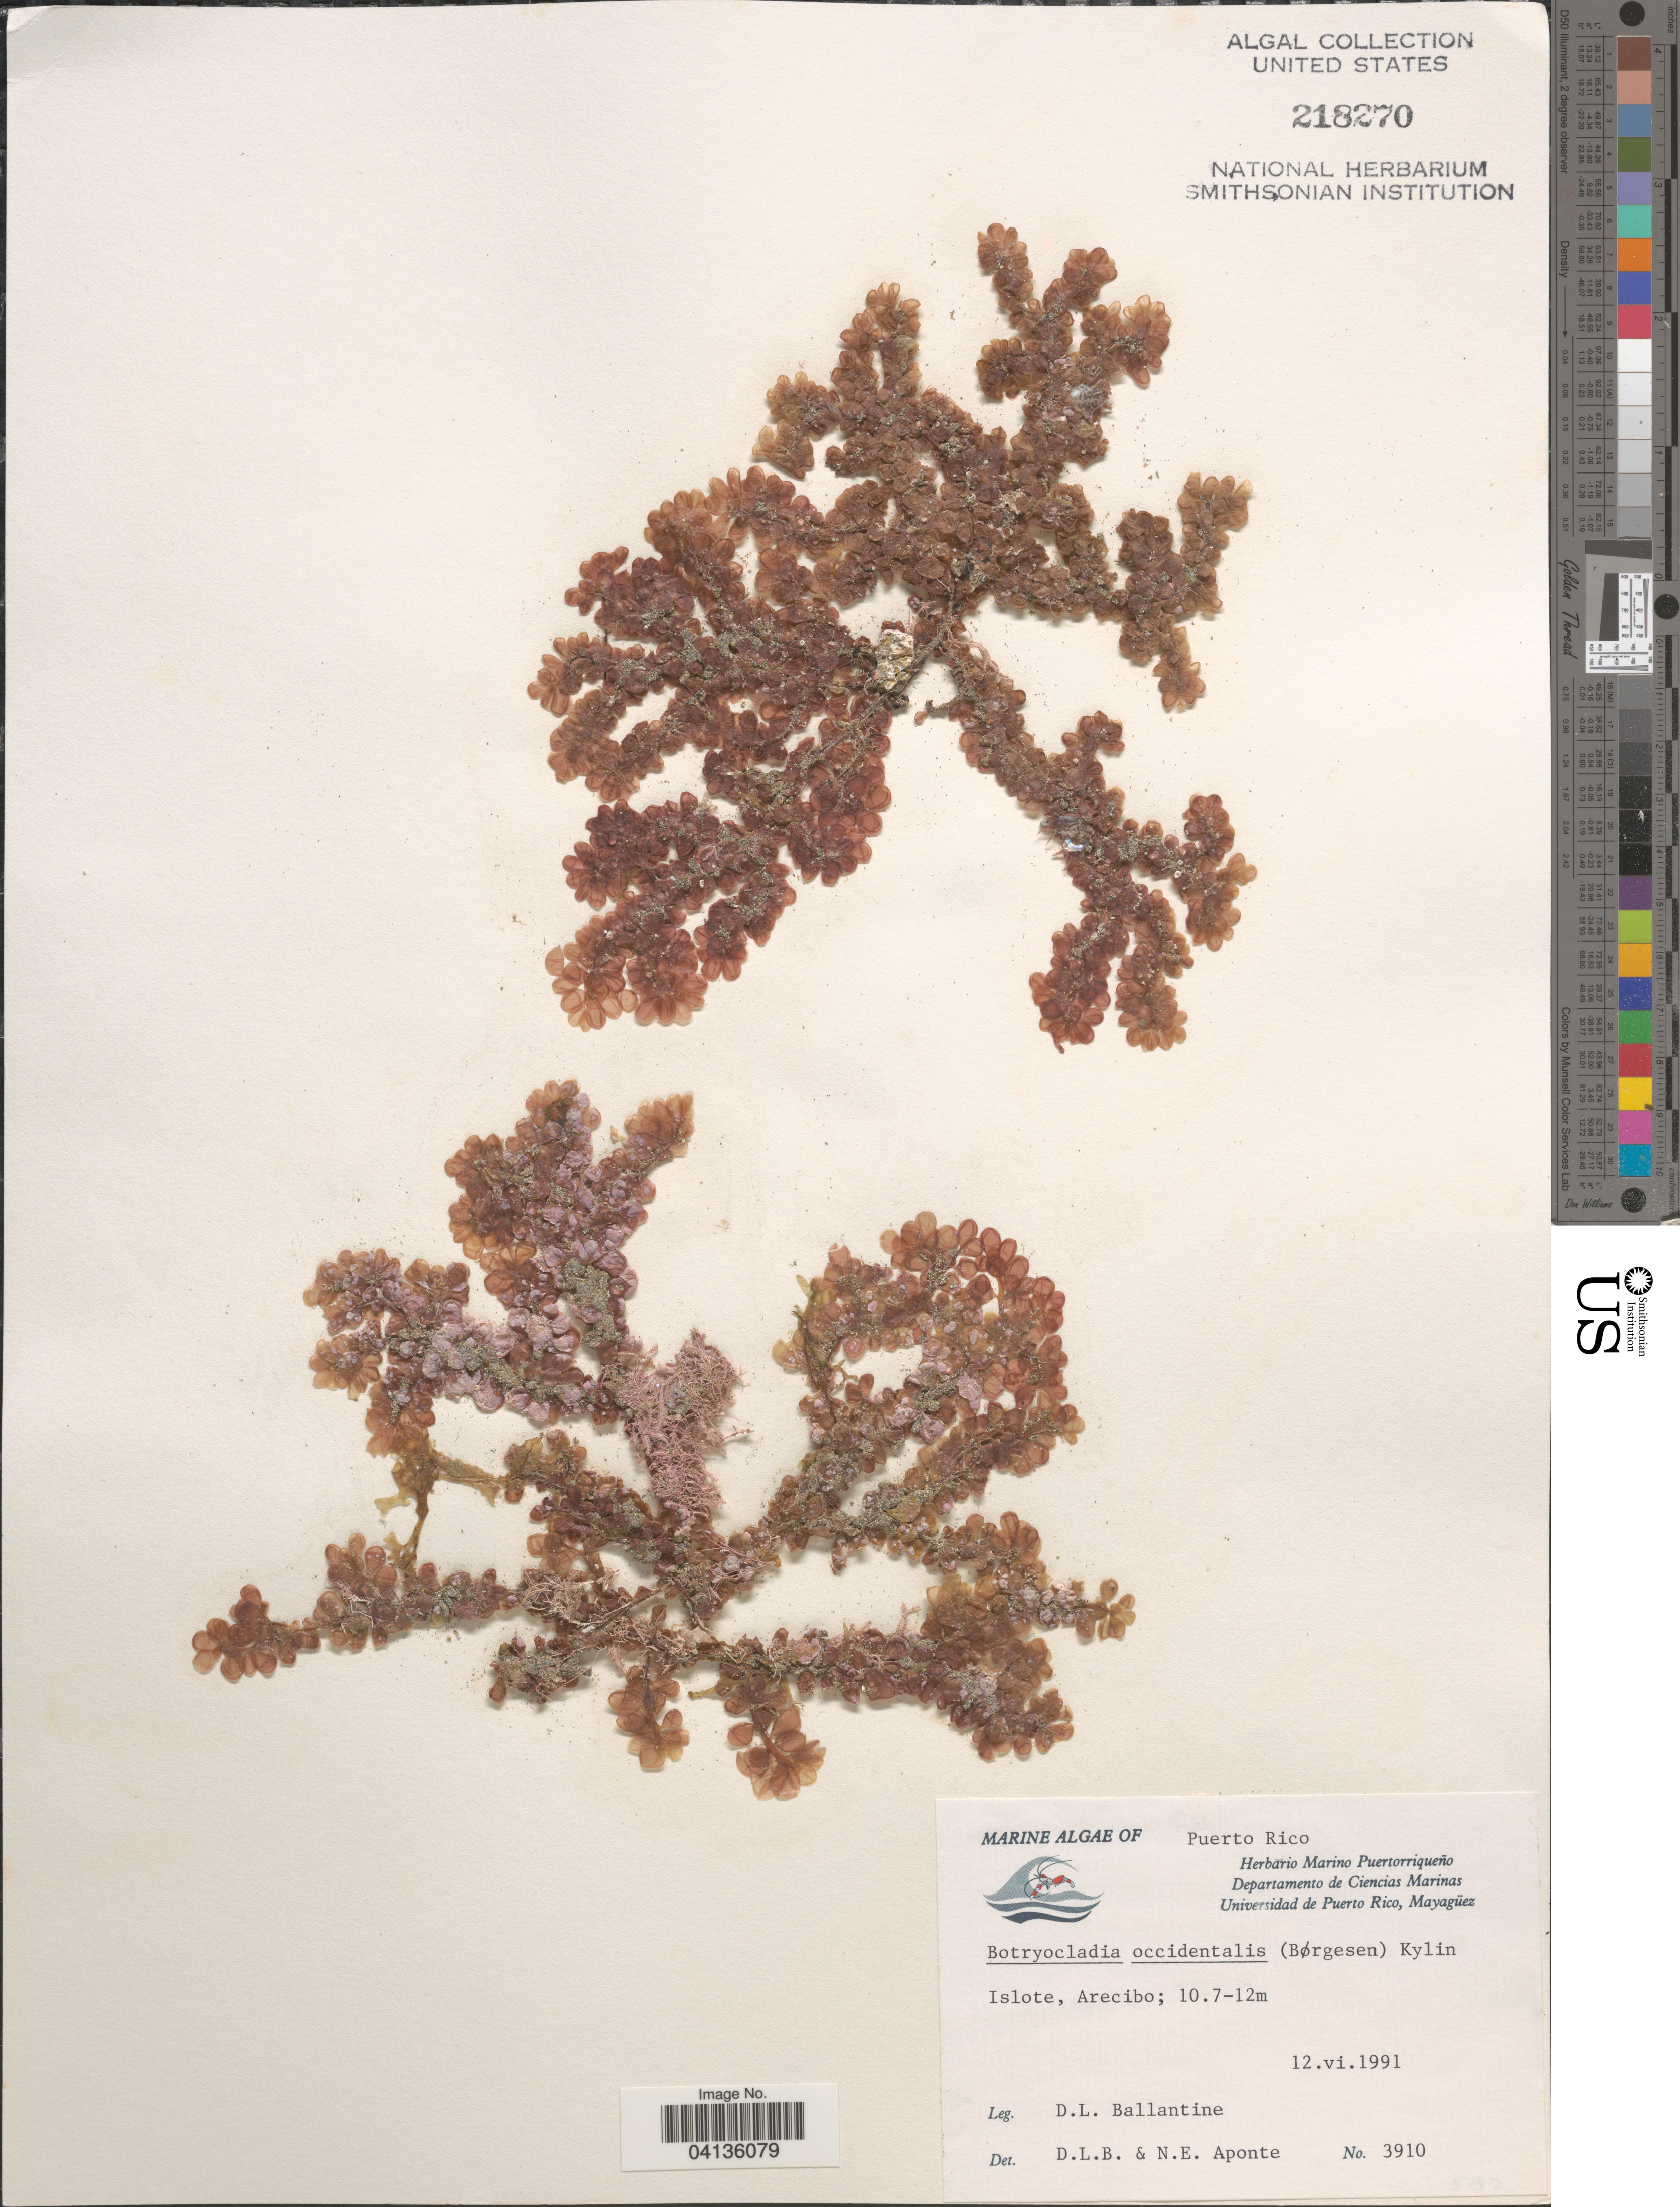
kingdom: Plantae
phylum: Rhodophyta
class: Florideophyceae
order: Rhodymeniales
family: Rhodymeniaceae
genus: Botryocladia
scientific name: Botryocladia occidentalis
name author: (Børgesen) Kylin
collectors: D.L. Ballantine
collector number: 3910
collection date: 1991-06-12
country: Puerto Rico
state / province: Arecibo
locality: Islote.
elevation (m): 10.7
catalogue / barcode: US 218270